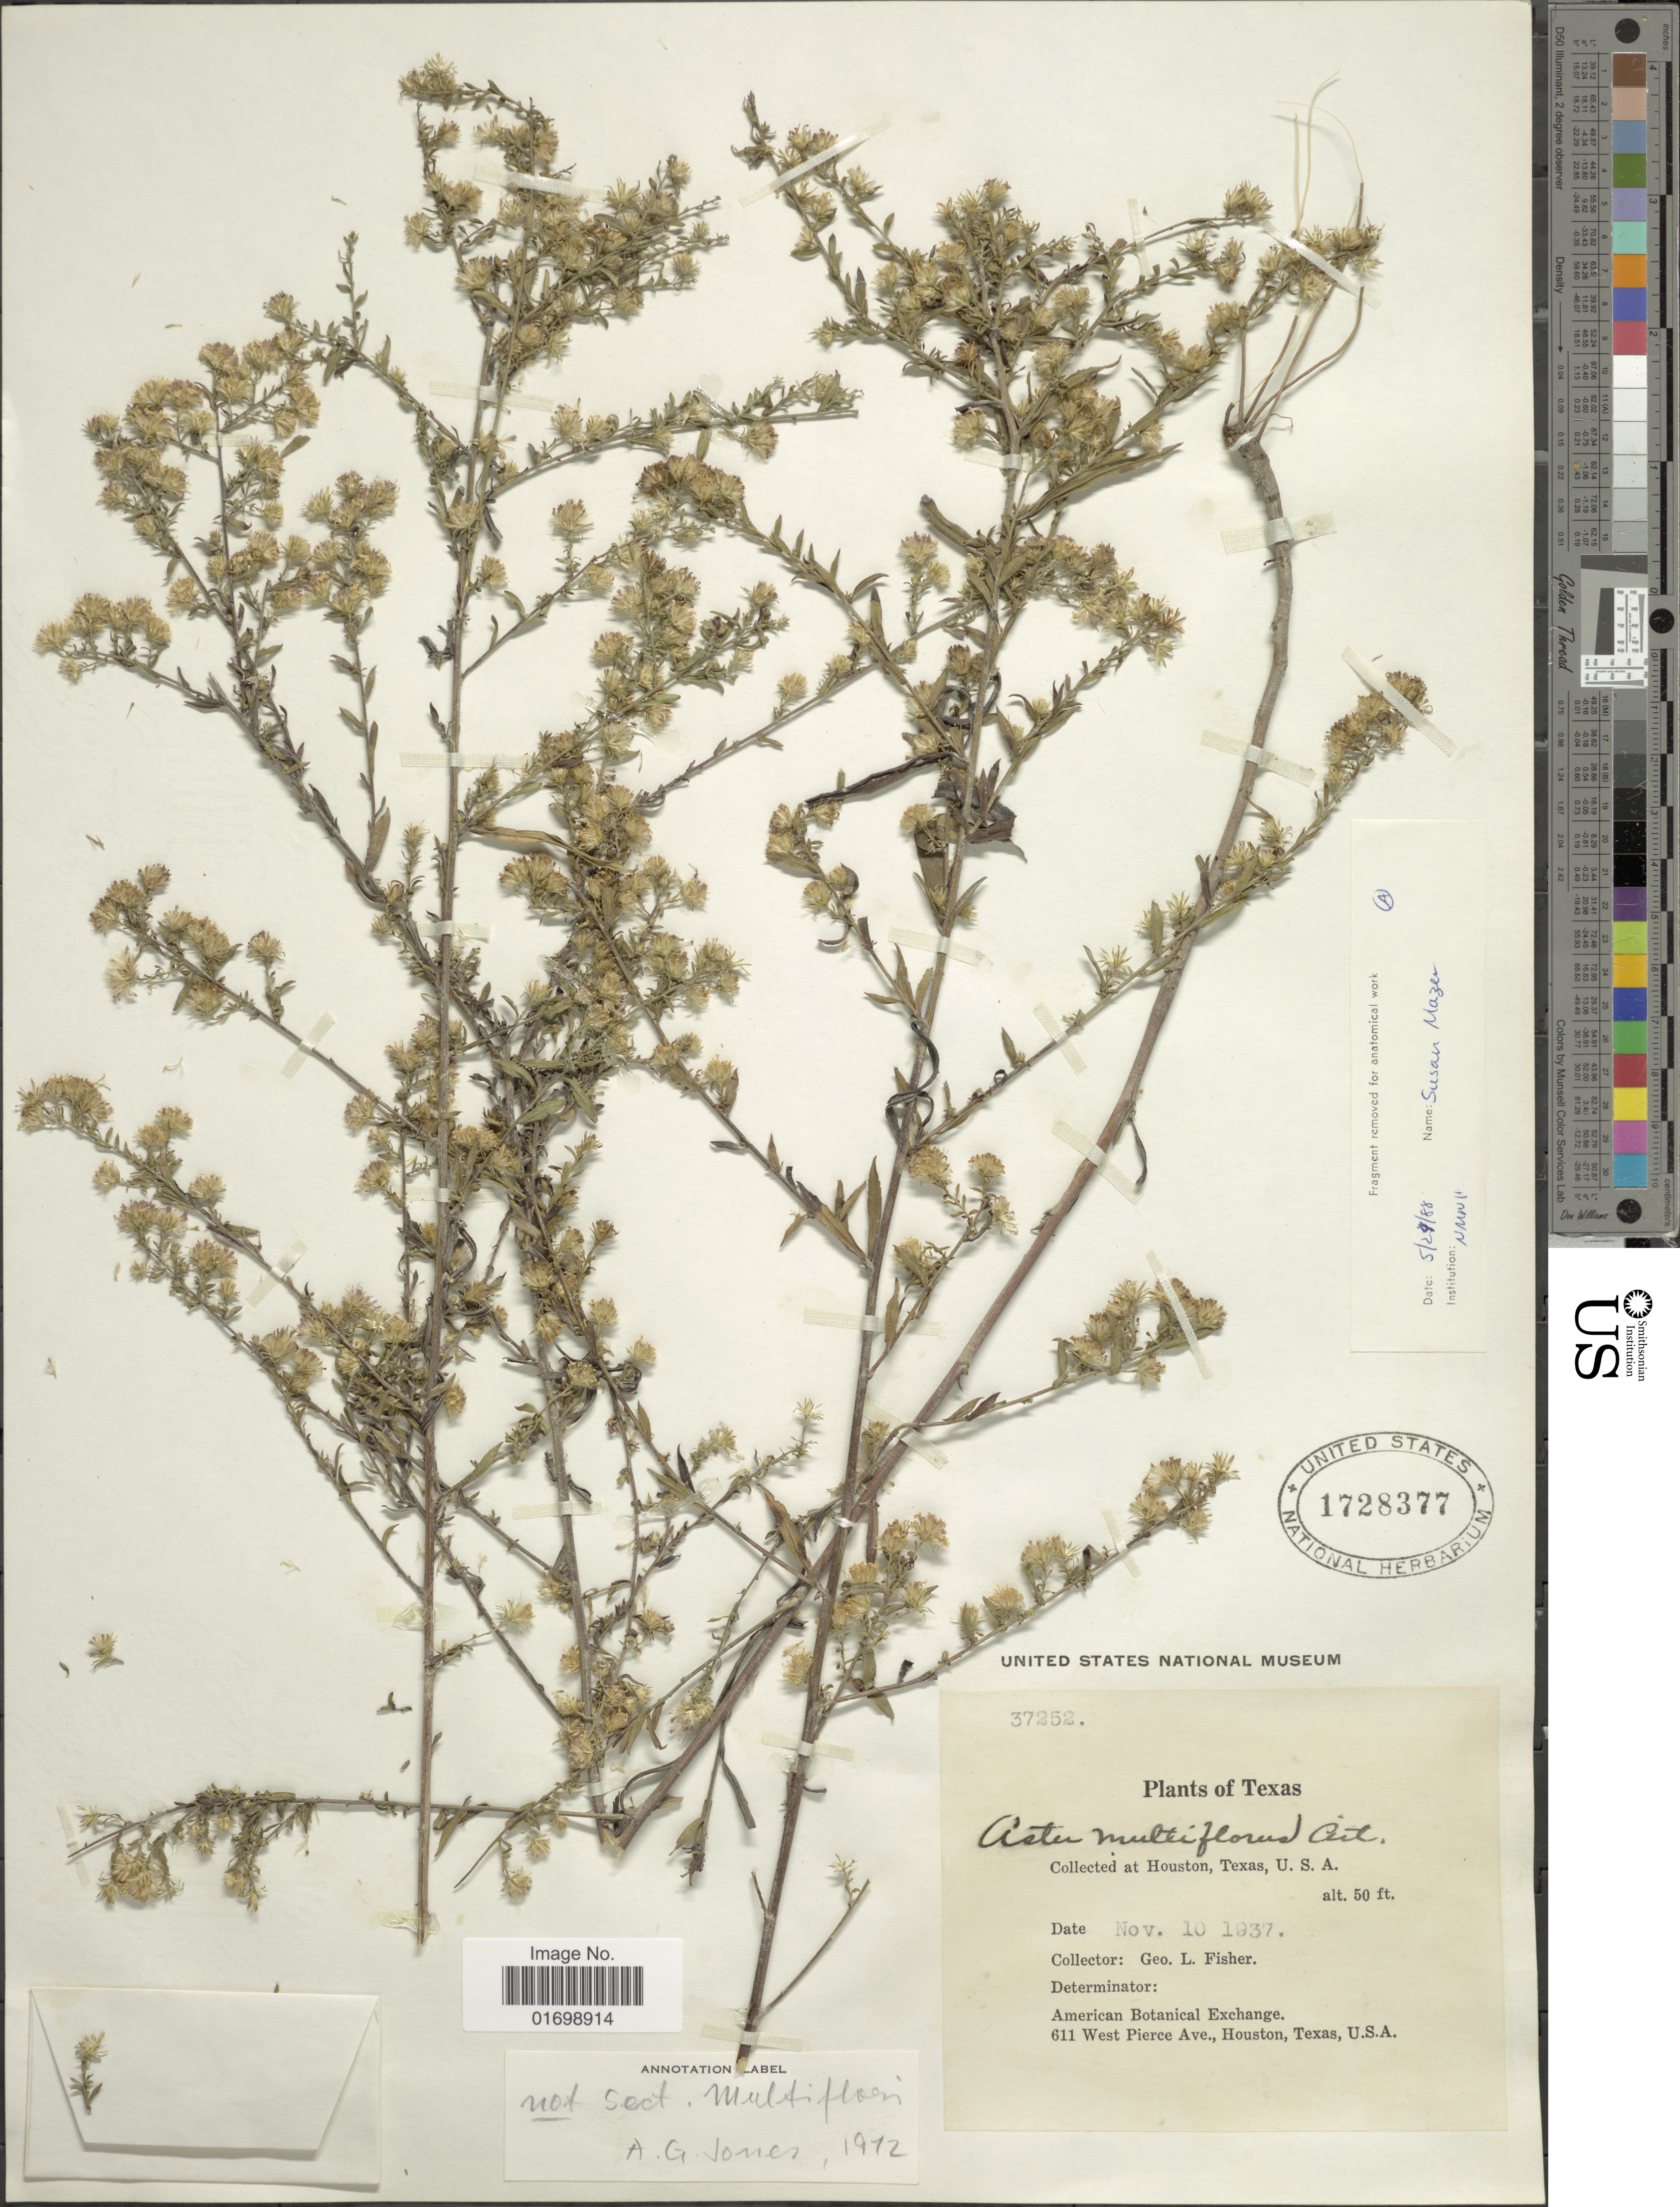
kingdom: Plantae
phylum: Tracheophyta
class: Magnoliopsida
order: Asterales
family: Asteraceae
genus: Symphyotrichum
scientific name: Symphyotrichum ericoides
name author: (L.) G.L. Nesom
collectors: G. L. Fisher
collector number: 37252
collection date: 1937-11-10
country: United States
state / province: Texas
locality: Houston.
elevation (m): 15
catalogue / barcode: US 1728377